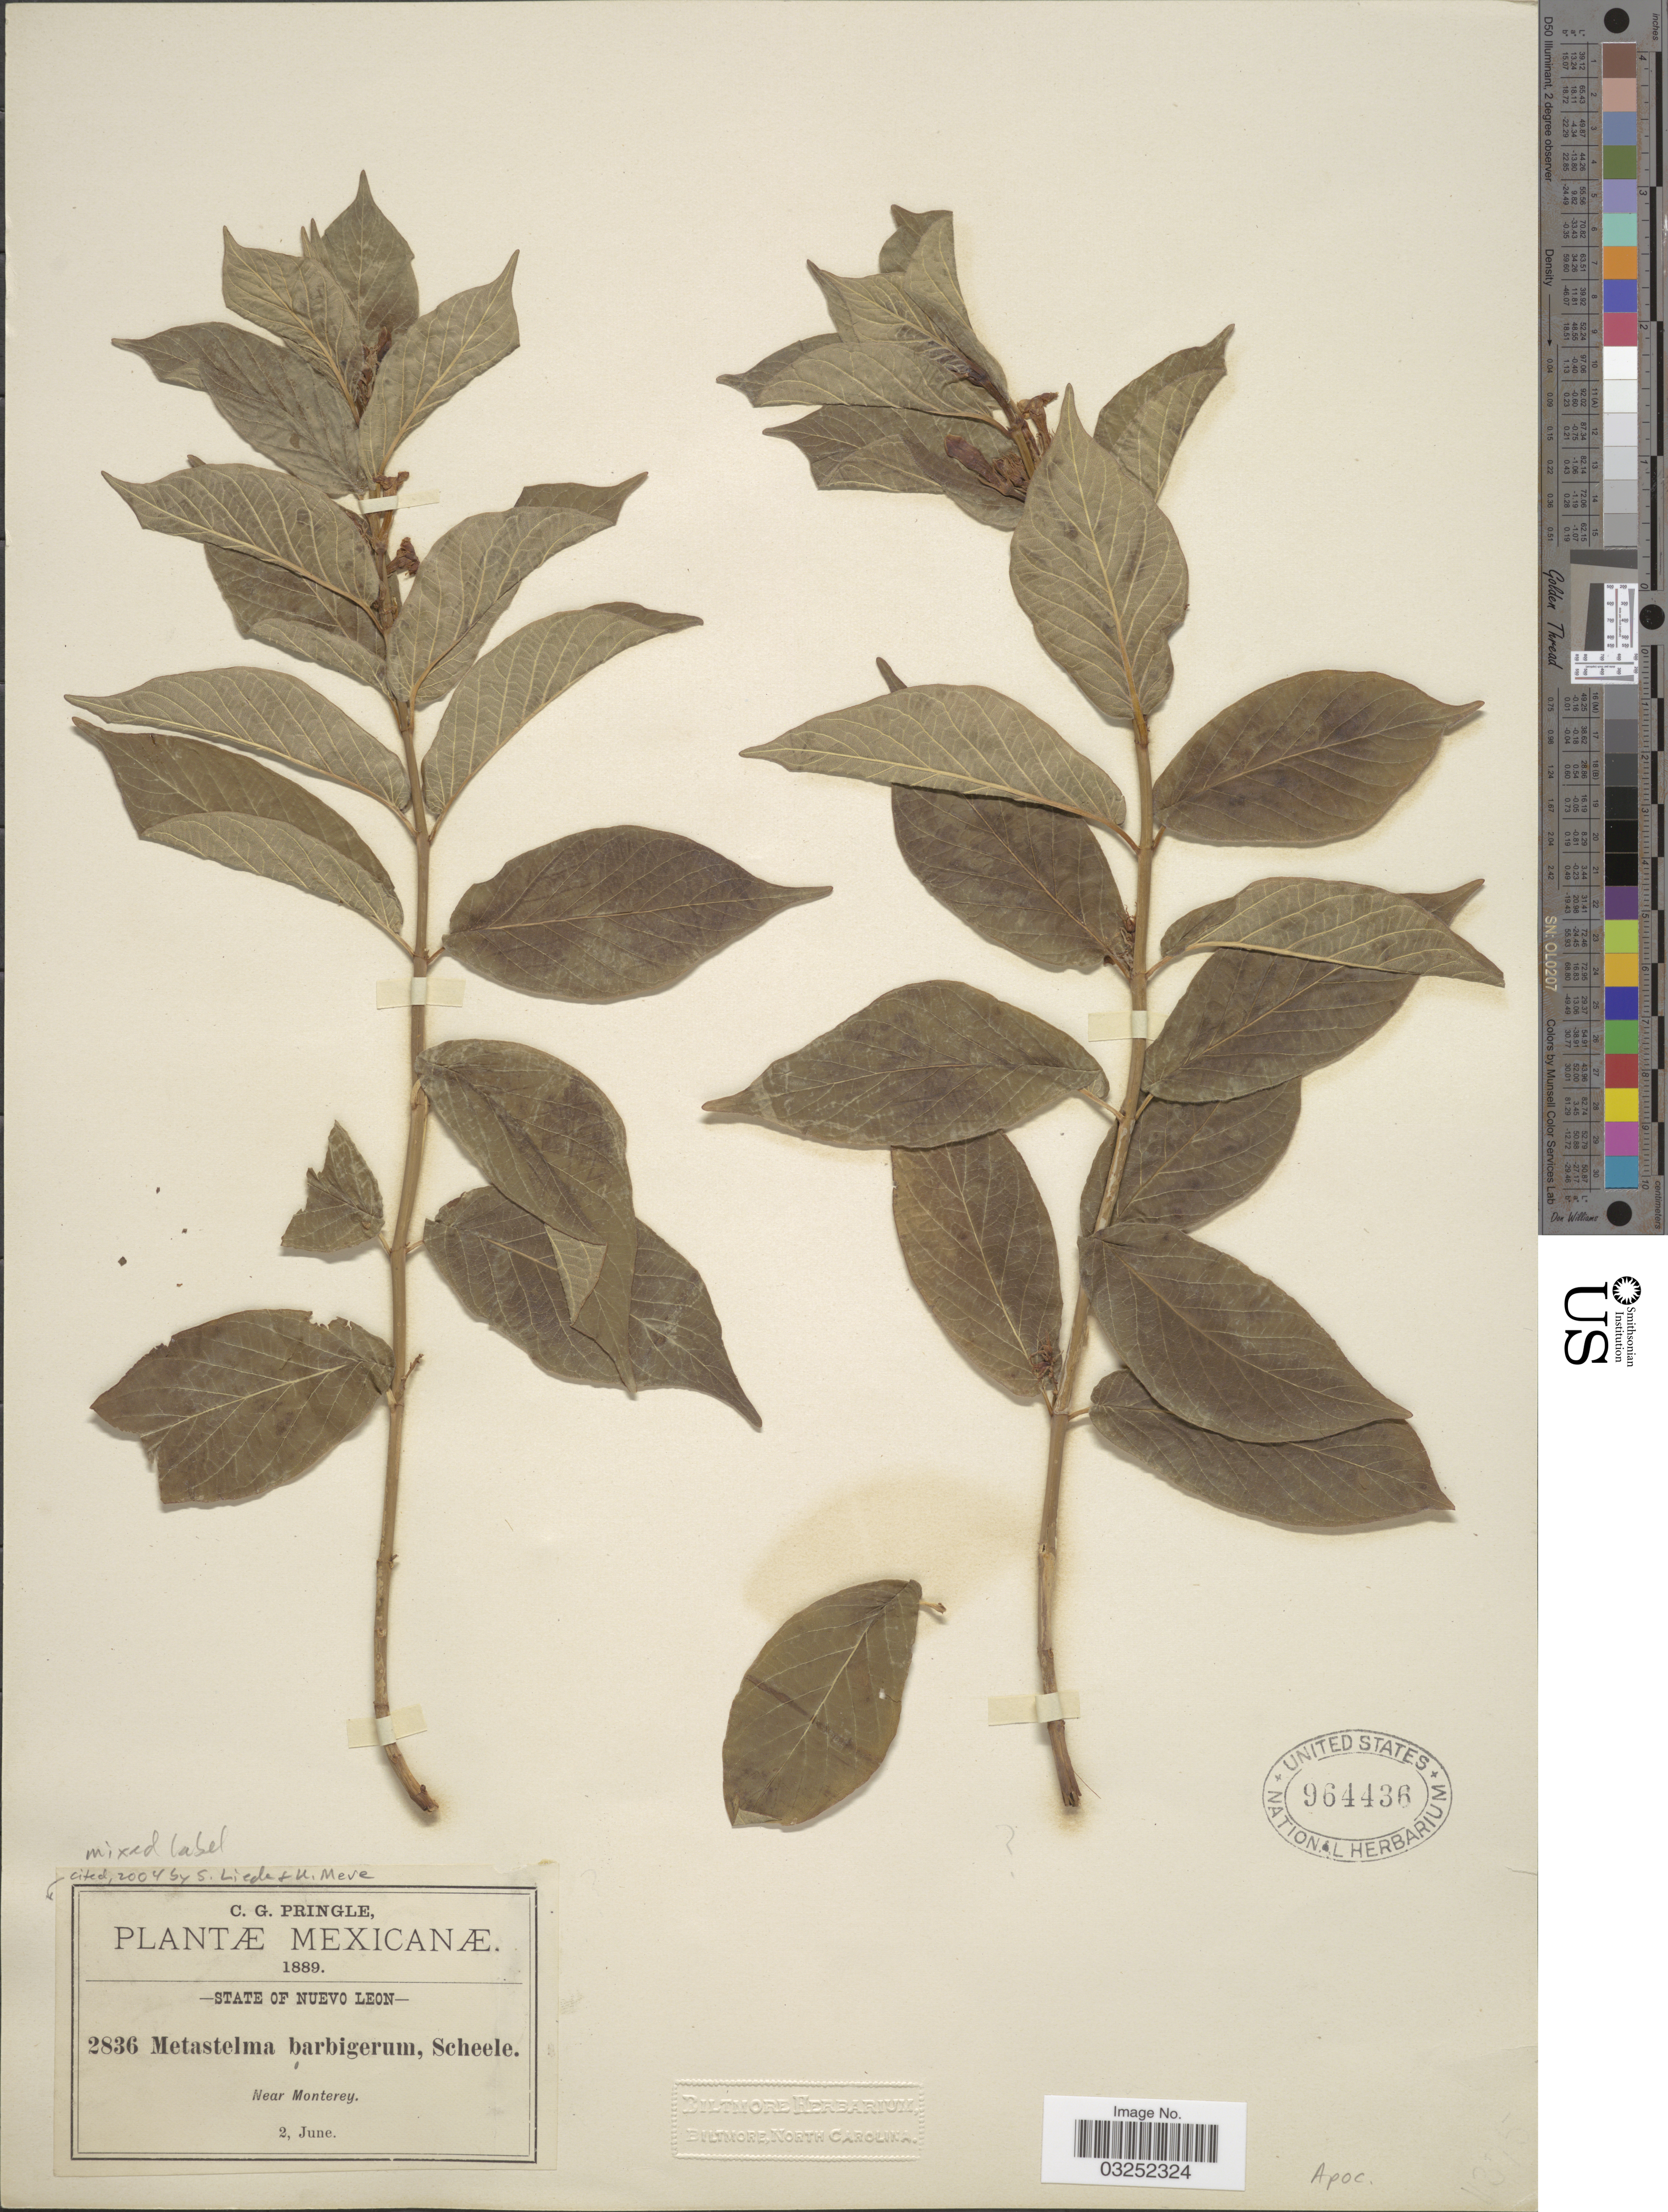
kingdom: Plantae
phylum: Tracheophyta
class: Magnoliopsida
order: Gentianales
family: Apocynaceae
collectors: C. G. Pringle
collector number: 2836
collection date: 1889-06-02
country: Mexico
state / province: Nuevo León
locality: Near Monterey.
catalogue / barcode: US 964436